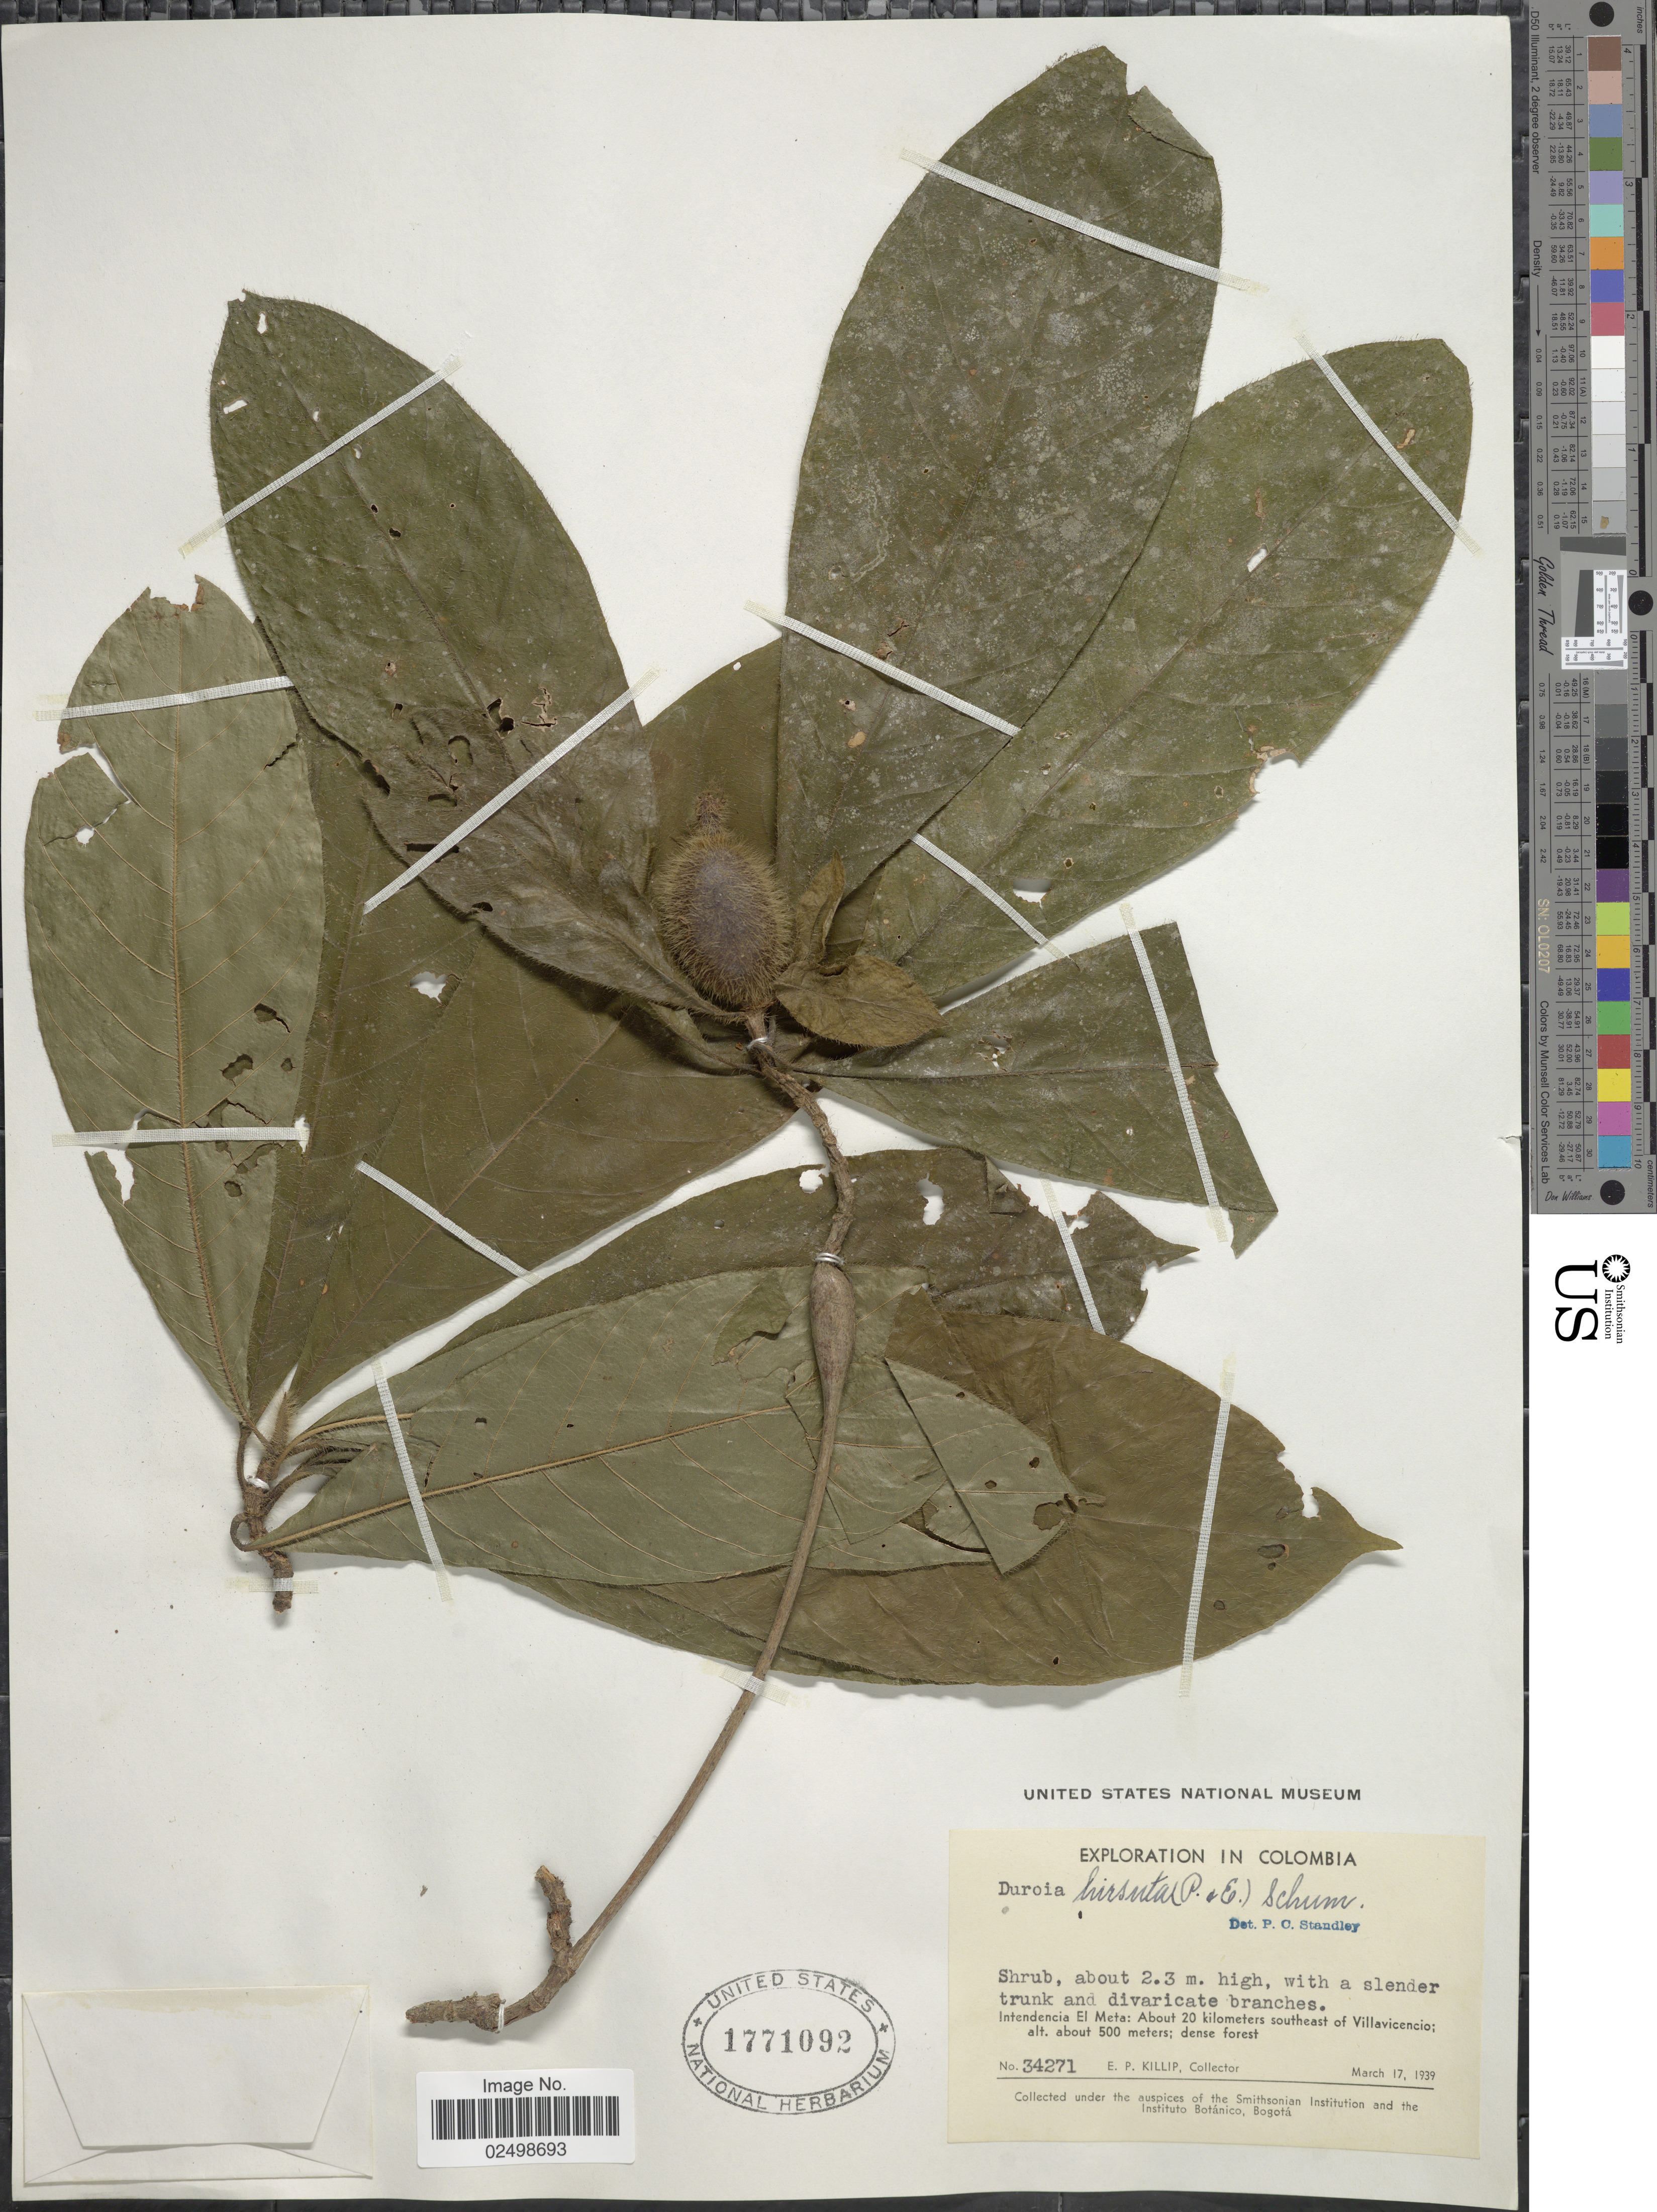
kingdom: Plantae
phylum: Tracheophyta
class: Magnoliopsida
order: Gentianales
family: Rubiaceae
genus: Duroia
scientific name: Duroia hirsuta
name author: (Poepp.) K. Schum.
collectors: E. P. Killip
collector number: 34271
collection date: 1939-03-17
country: Colombia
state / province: Meta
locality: Intendencia El Meta: About 20 kilometers southeast of Villavicencio.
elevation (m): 500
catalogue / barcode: US 1771092